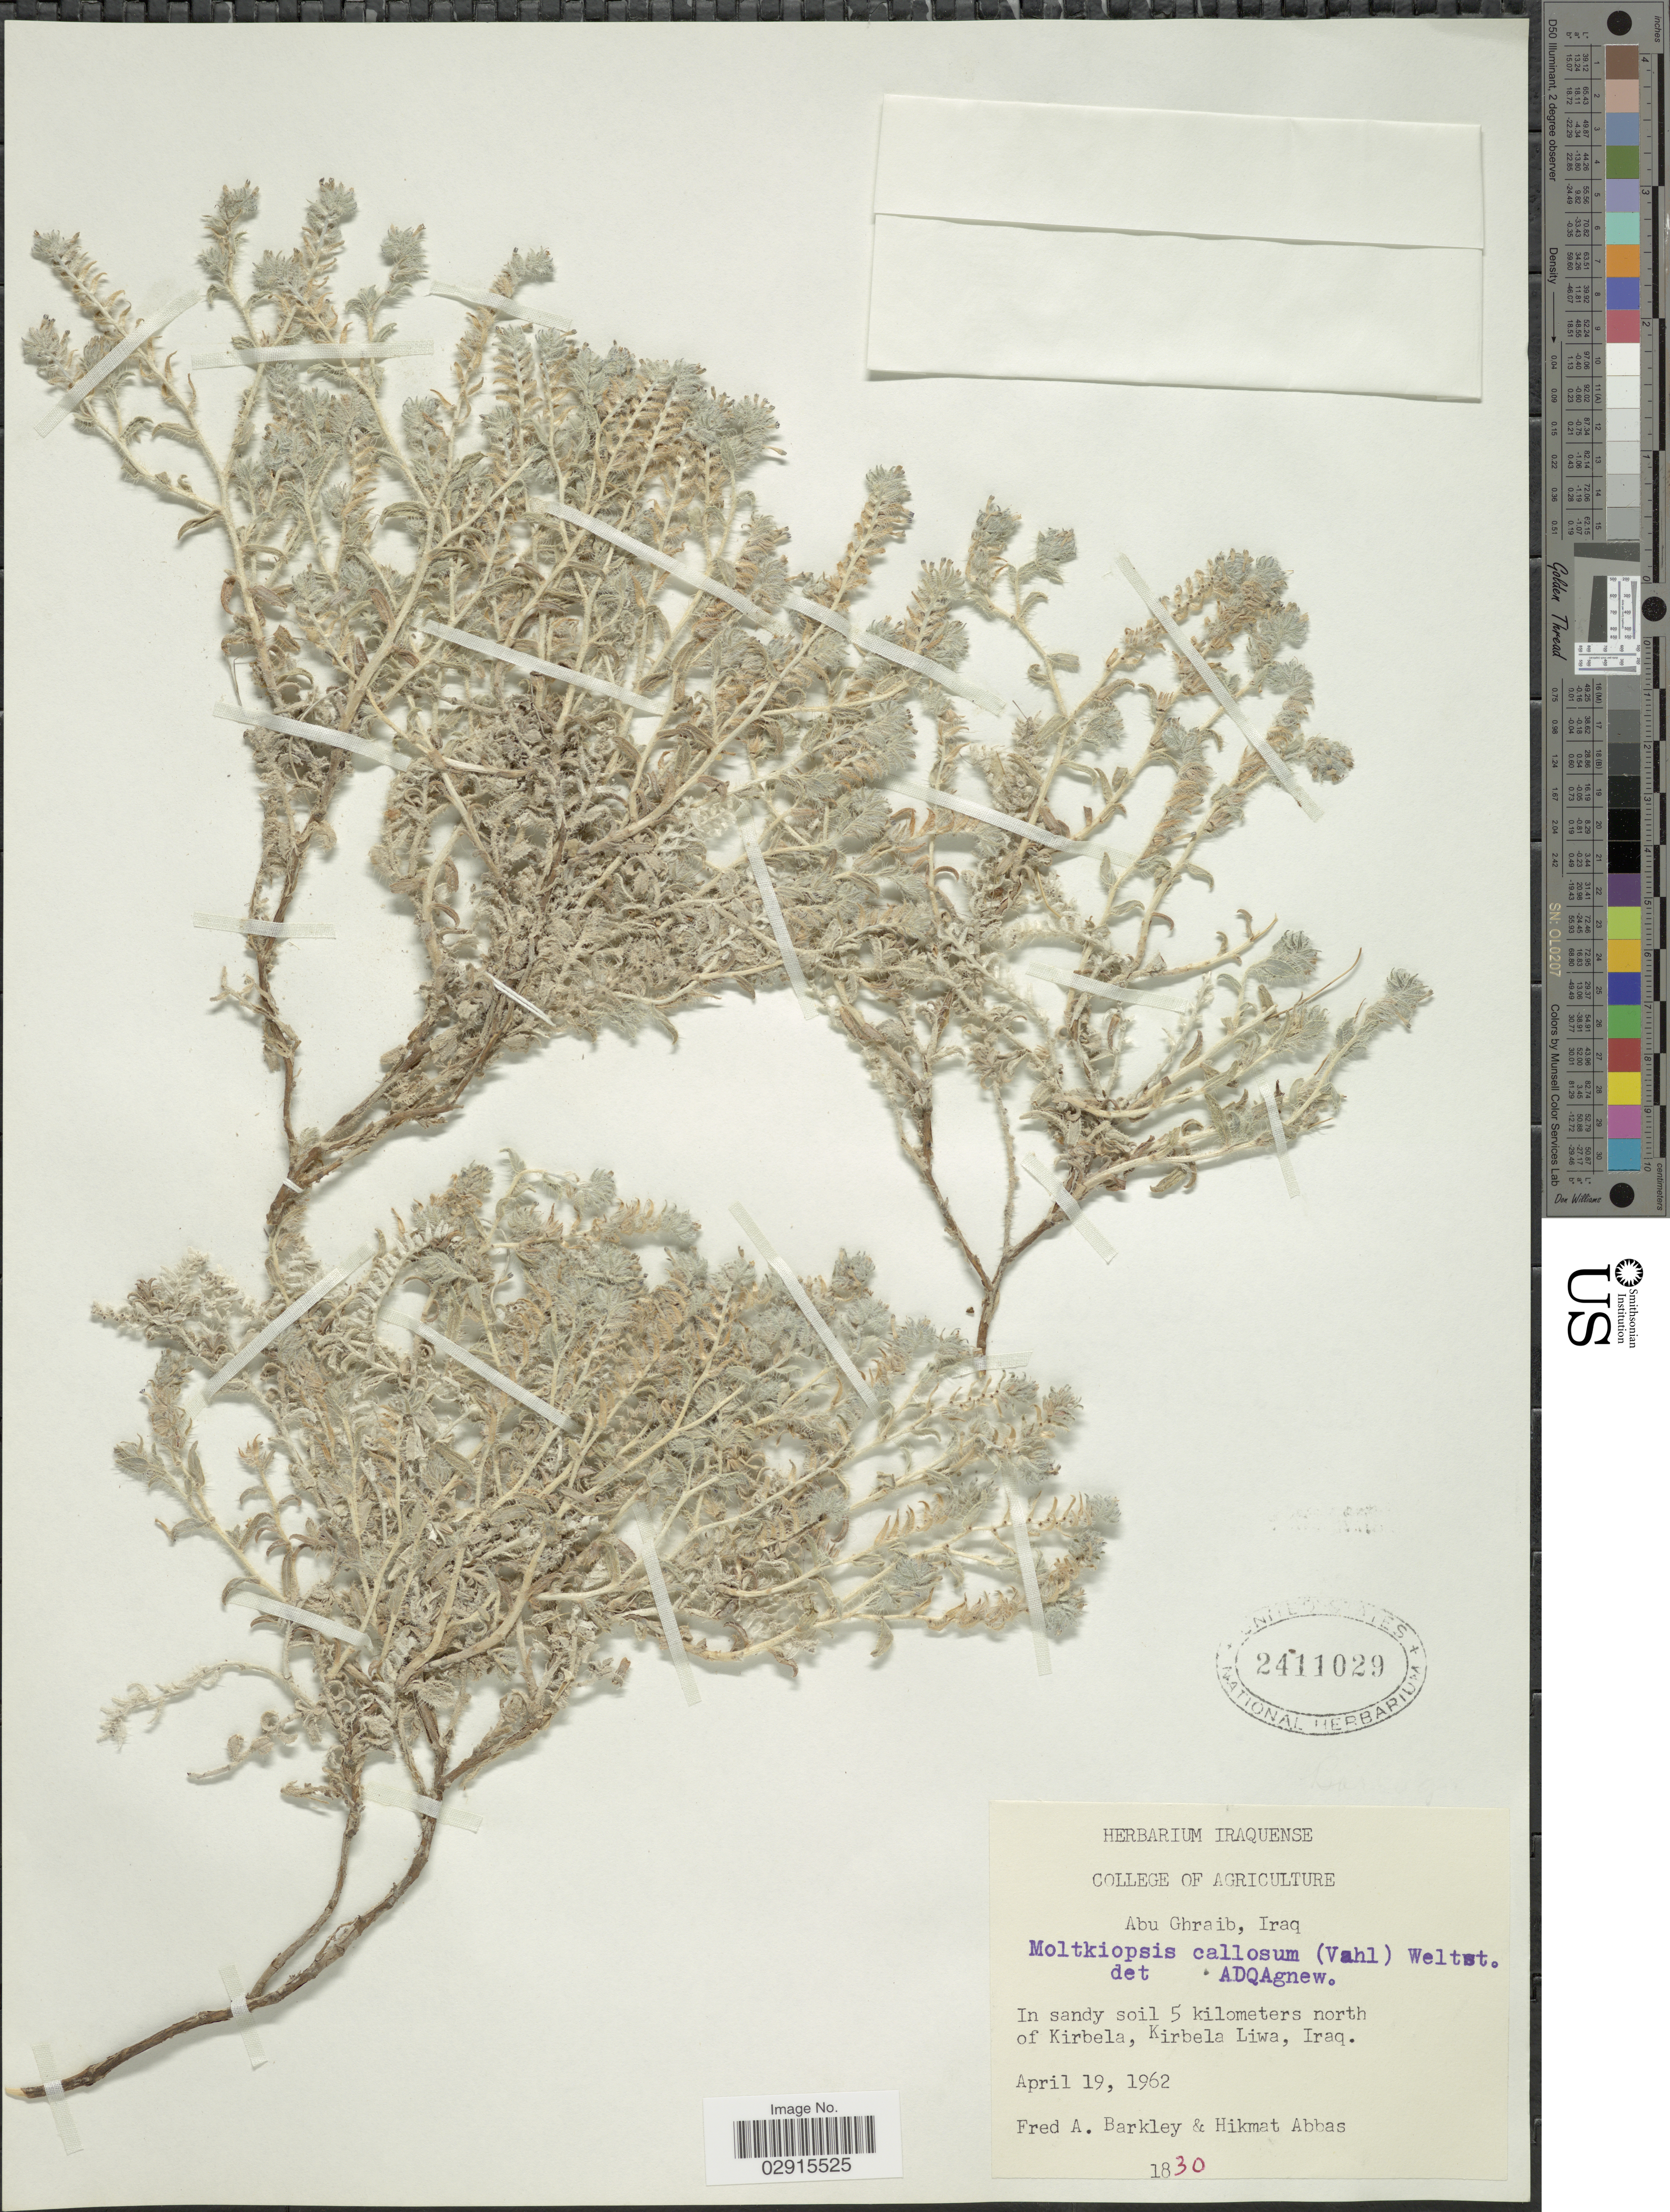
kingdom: Plantae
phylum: Tracheophyta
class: Magnoliopsida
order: Boraginales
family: Boraginaceae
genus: Moltkiopsis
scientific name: Moltkiopsis ciliata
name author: I.M. Johnst.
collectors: F. A. Barkley & H. Abbas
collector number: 1830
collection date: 1962-04-19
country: Iraq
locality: Abu Ghraib, In sandy soil 5 kilometers north of Kirbela, Kirbela Liwa.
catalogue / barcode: US 2411029